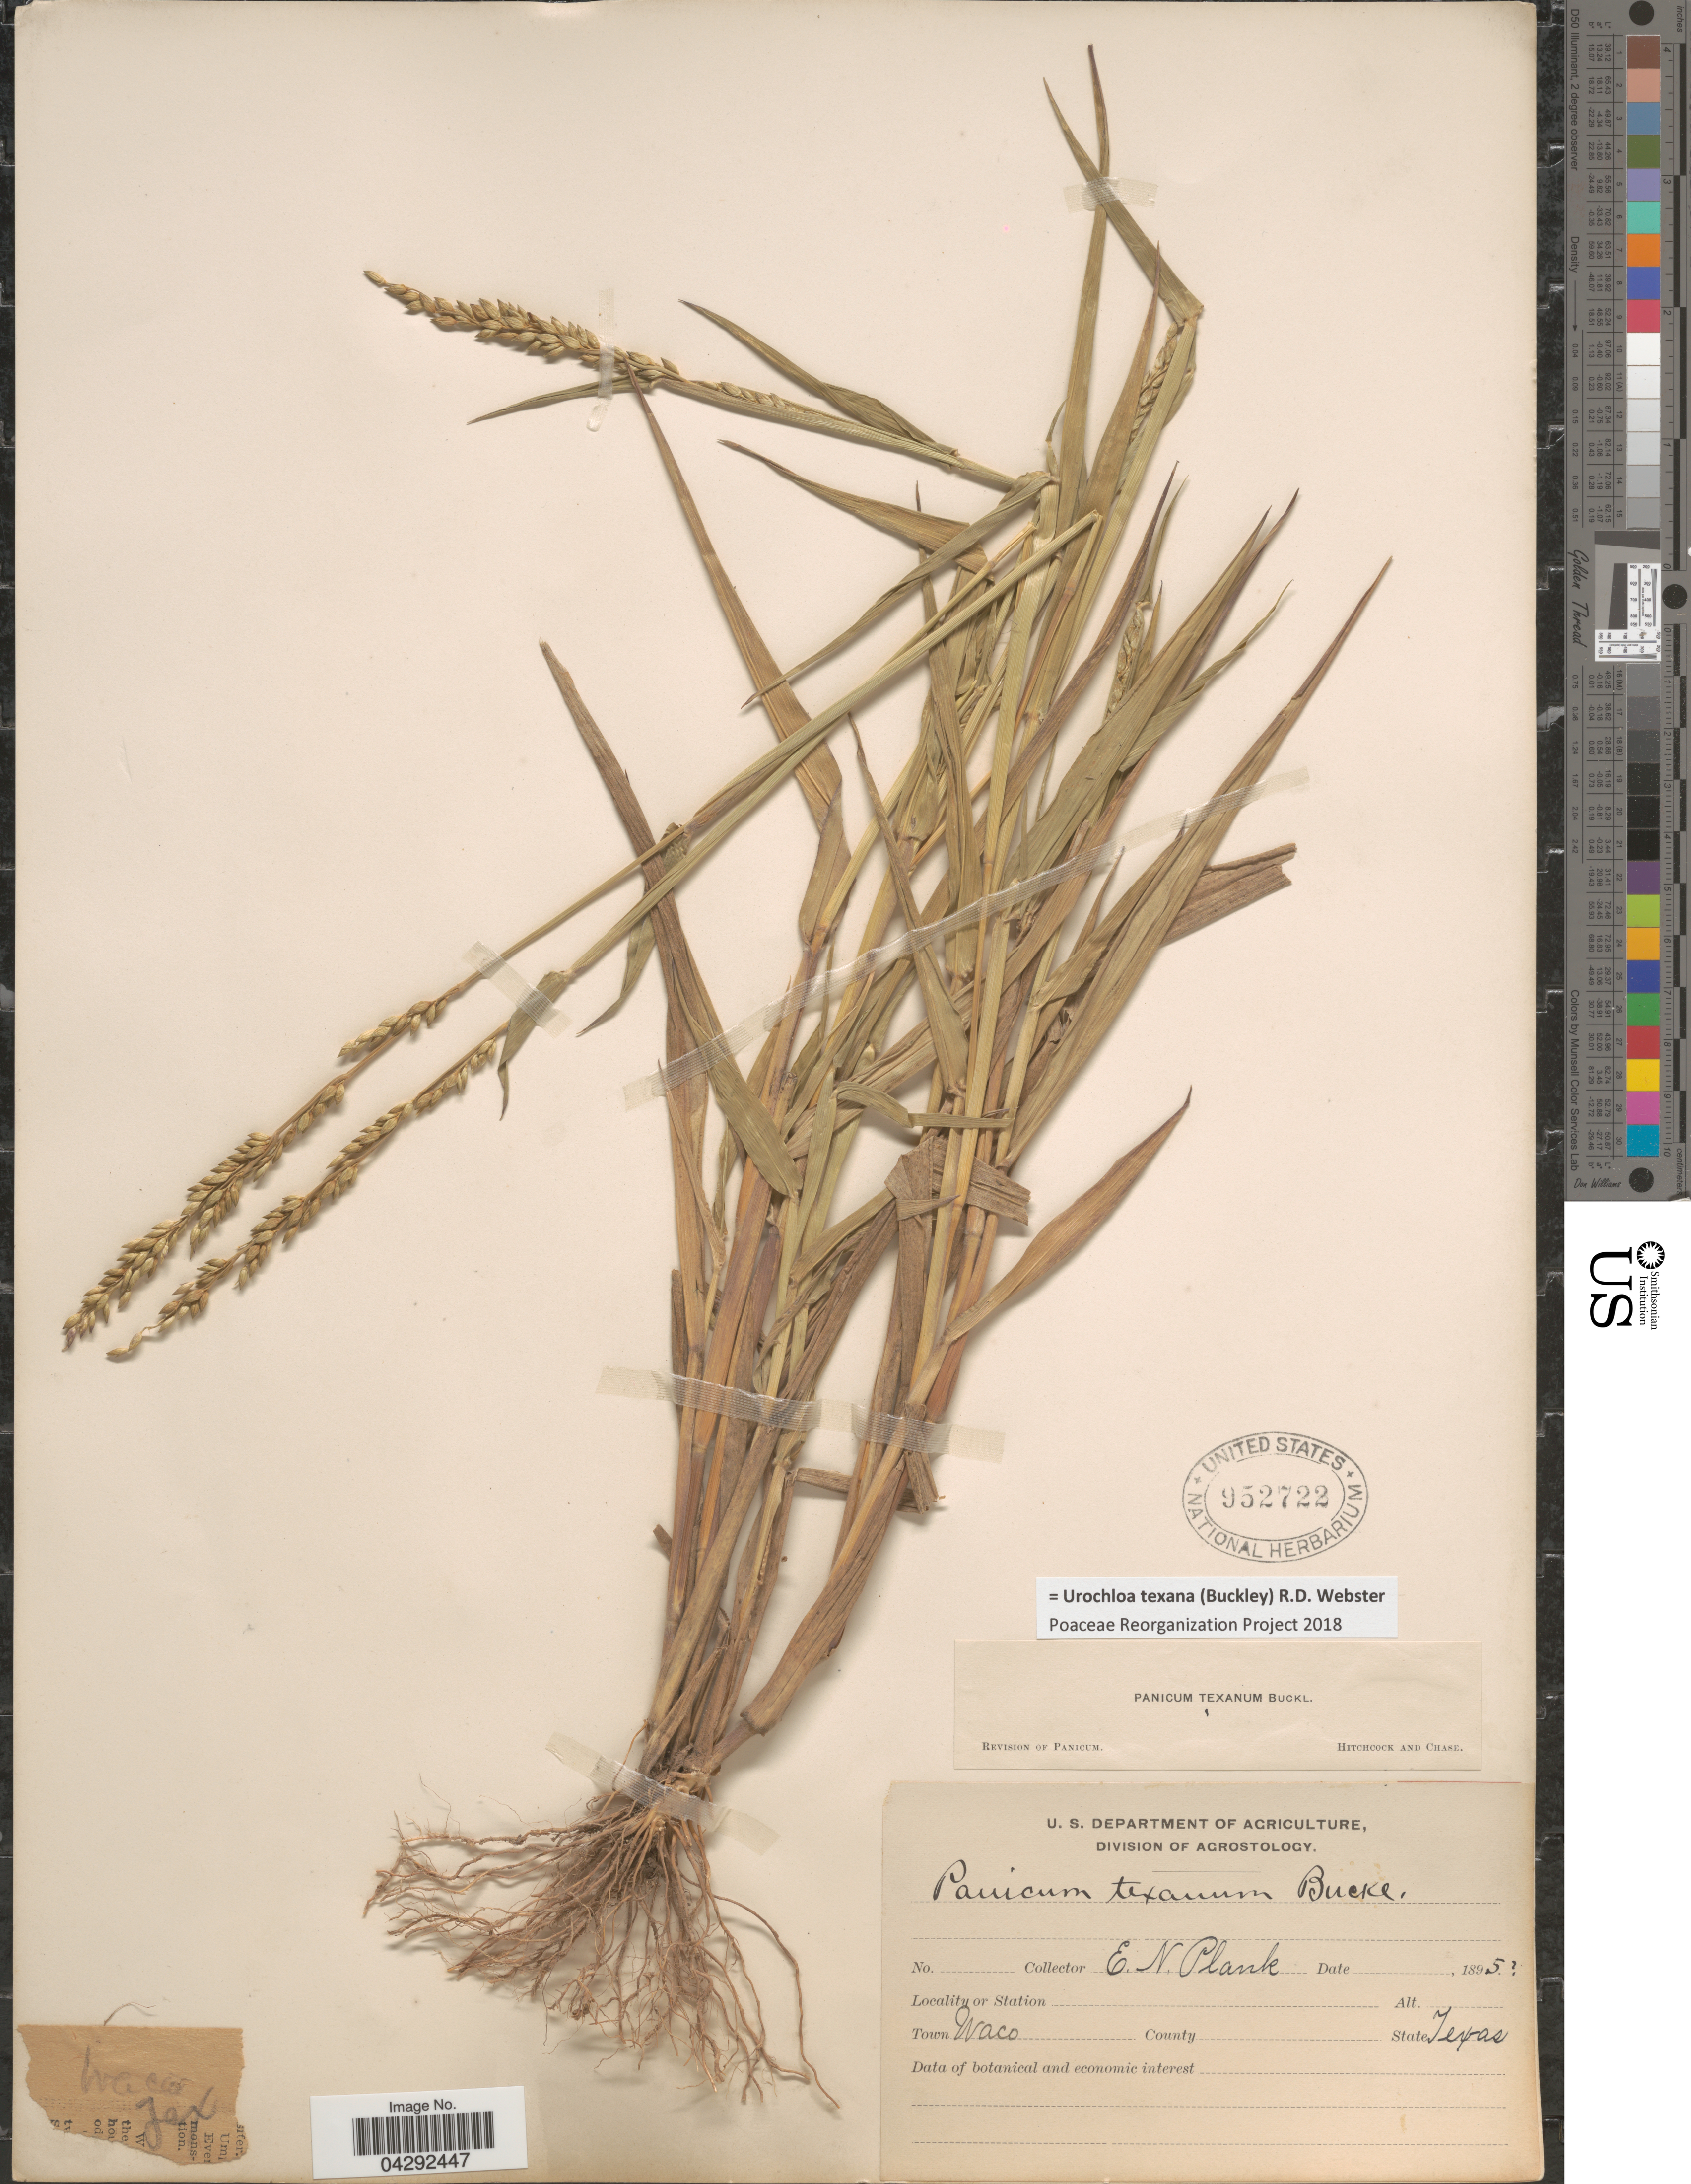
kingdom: Plantae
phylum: Tracheophyta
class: Liliopsida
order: Poales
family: Poaceae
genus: Urochloa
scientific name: Urochloa texana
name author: (Buckley) R.D. Webster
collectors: E. Plank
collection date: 1895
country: United States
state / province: Texas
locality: Town Waco.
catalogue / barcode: US 952722